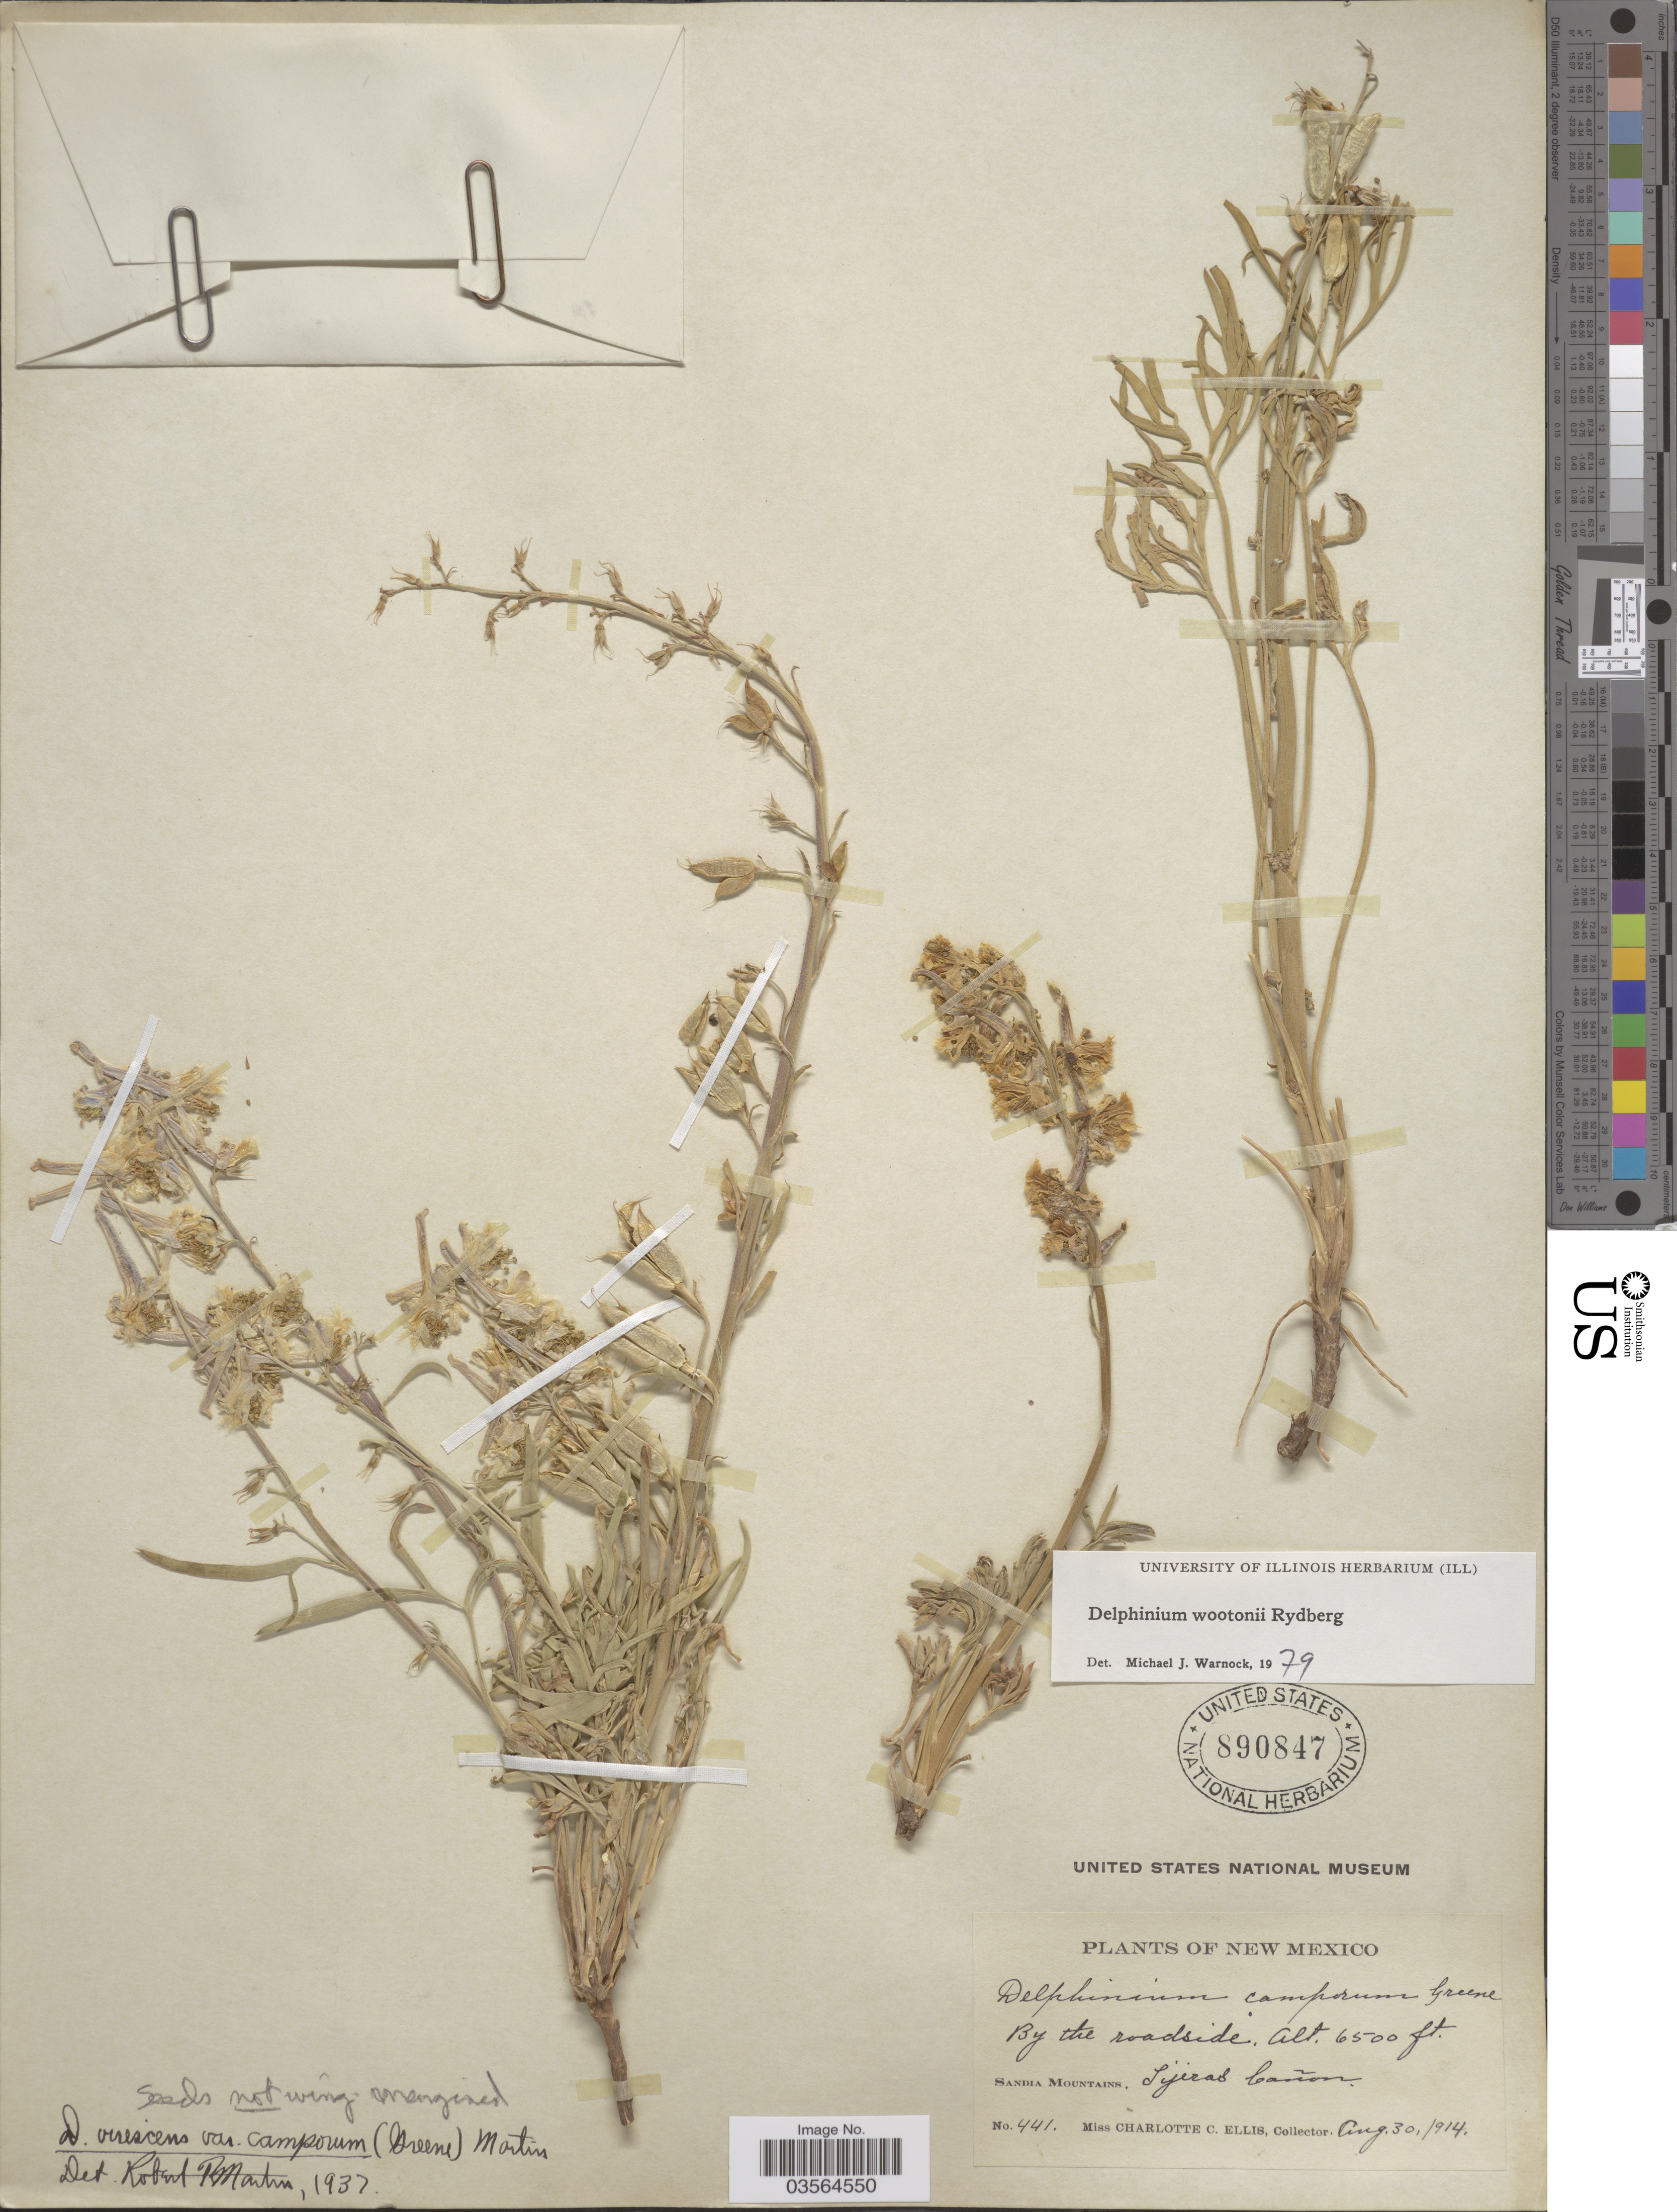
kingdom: Plantae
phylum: Tracheophyta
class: Magnoliopsida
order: Ranunculales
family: Ranunculaceae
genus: Delphinium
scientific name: Delphinium wootonii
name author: Rydb.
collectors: C. C. Ellis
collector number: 441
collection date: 1914-08-30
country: United States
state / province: New Mexico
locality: Sandia Mountains. Tijeras Cañon.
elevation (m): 1981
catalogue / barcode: US 890847